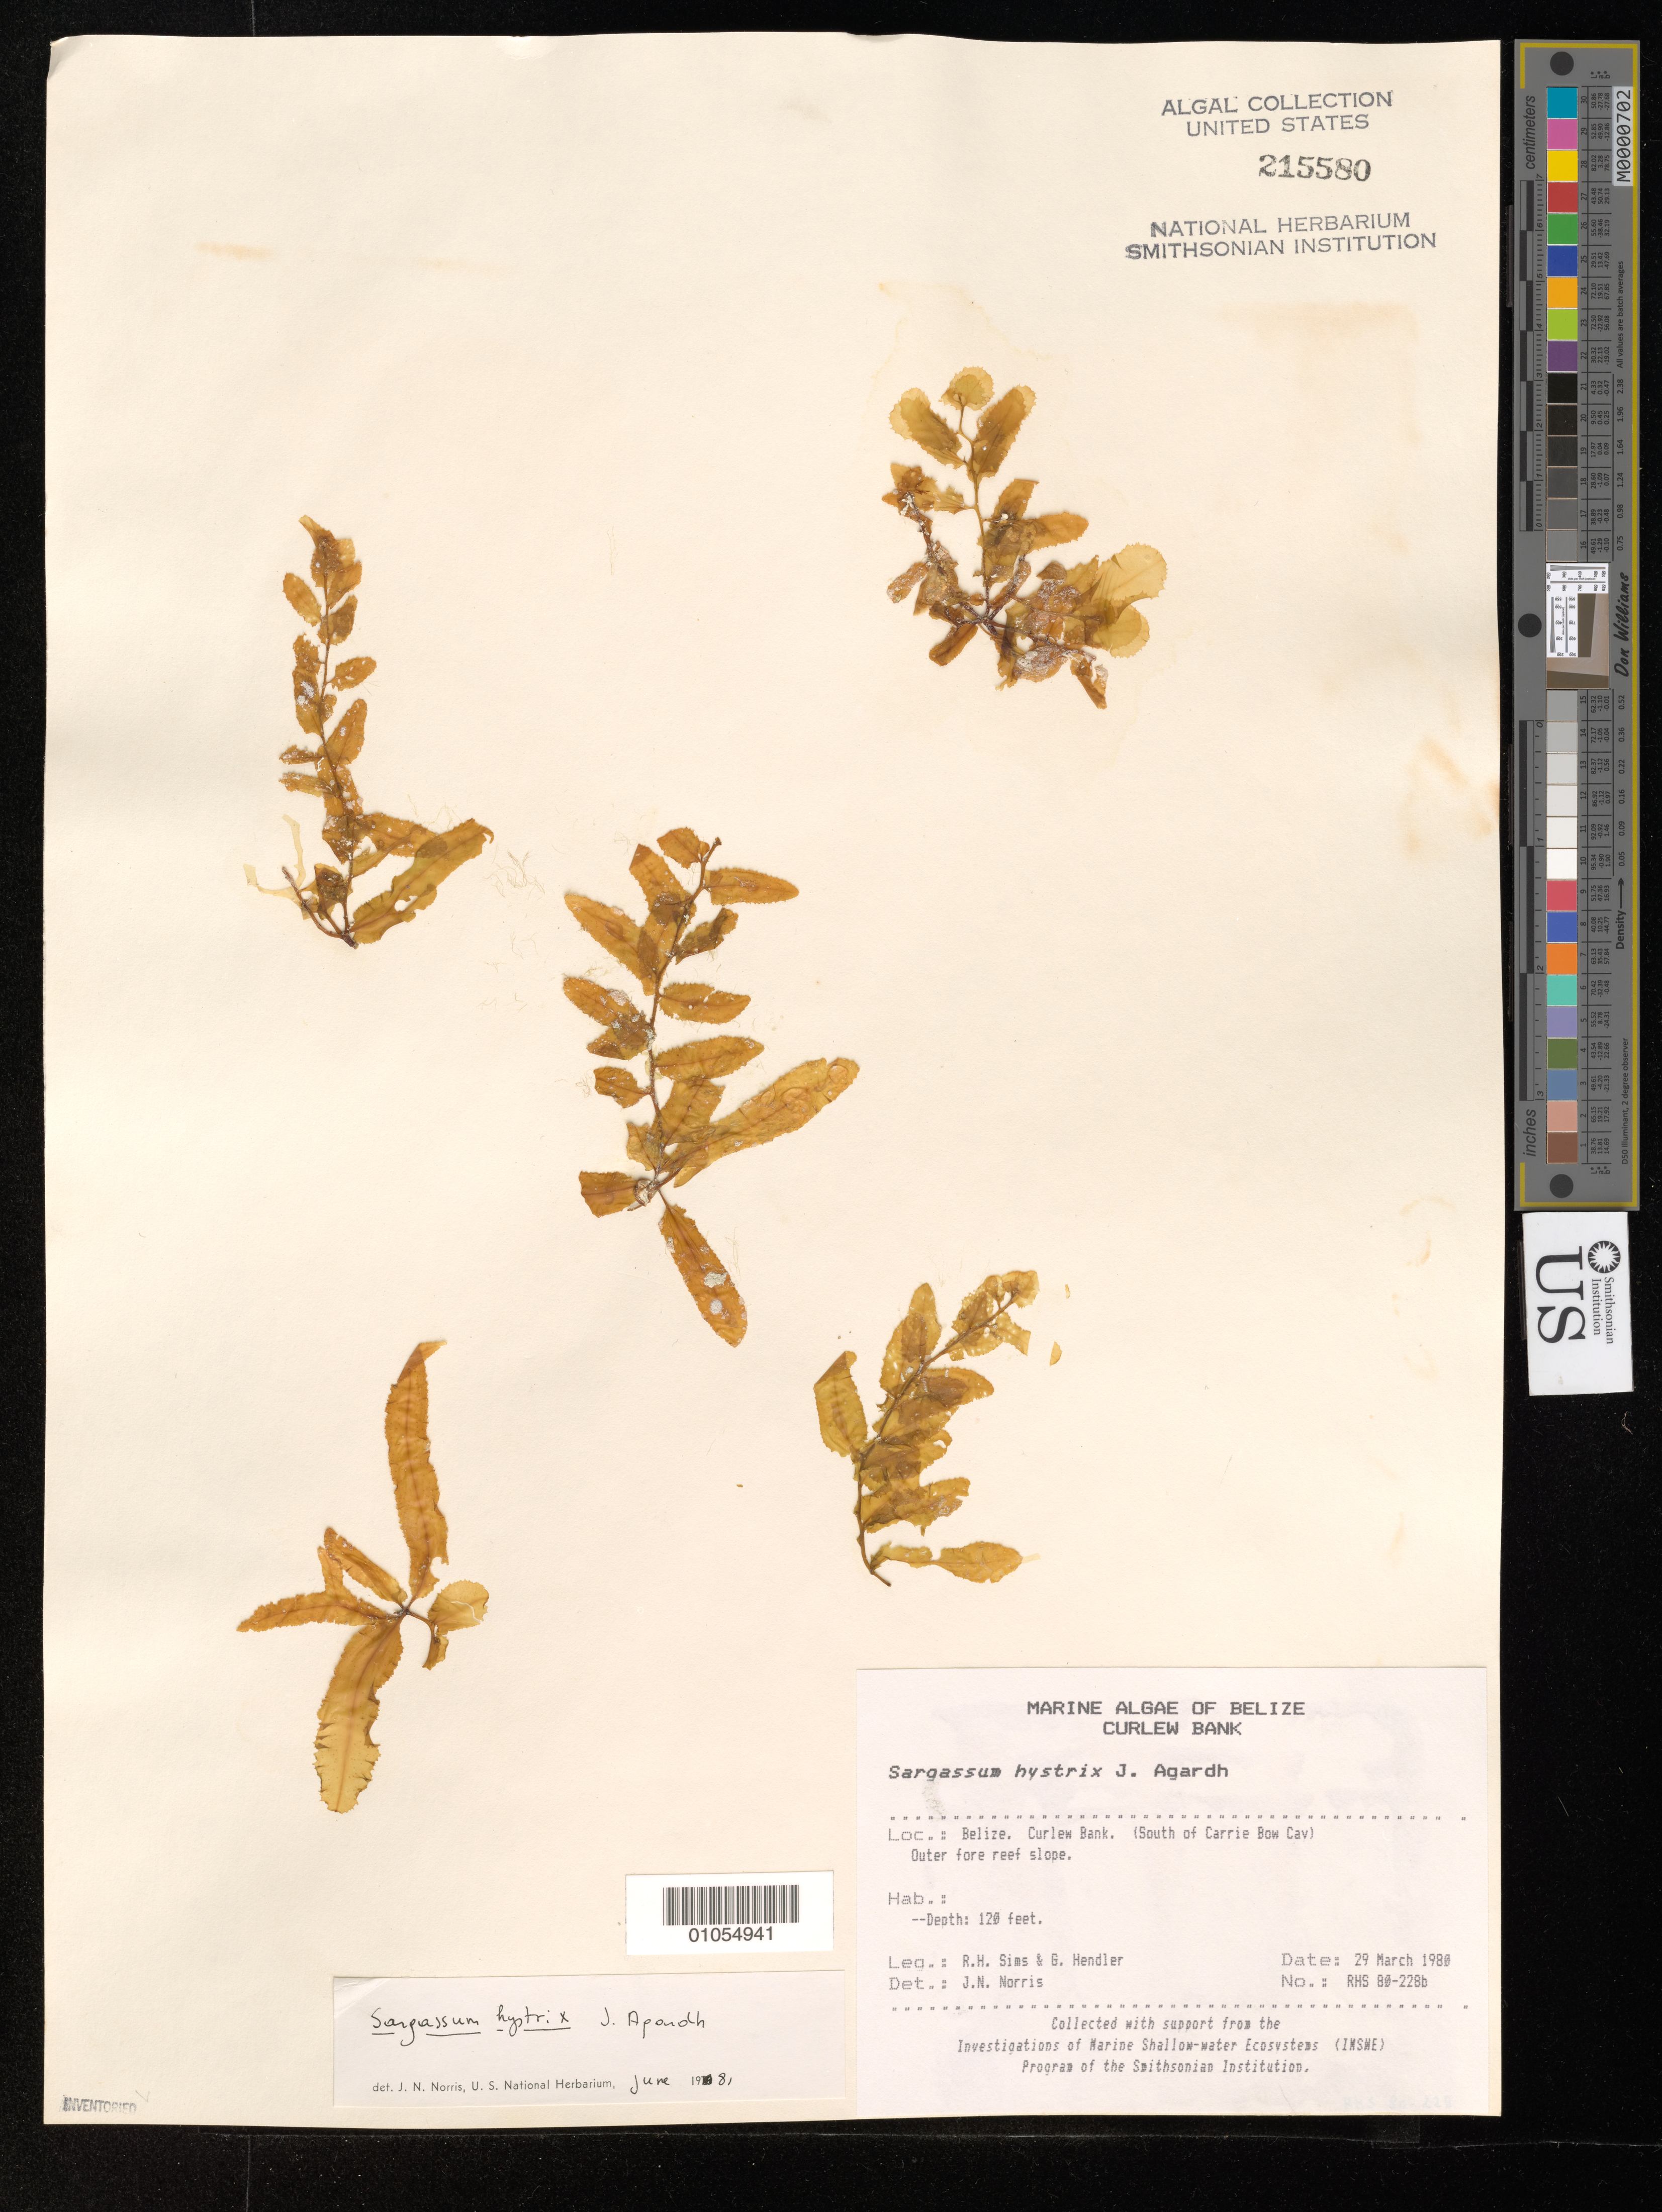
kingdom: Chromista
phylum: Ochrophyta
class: Phaeophyceae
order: Fucales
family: Sargassaceae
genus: Sargassum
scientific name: Sargassum hystrix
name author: J. Agardh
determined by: Norris, James N.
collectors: R. H. Sims & G. Hendler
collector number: RHS 80-228b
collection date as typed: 29 Mar 1980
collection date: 1980-03-29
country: Belize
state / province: Stann Creek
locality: Curlew Bank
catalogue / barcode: US 215580